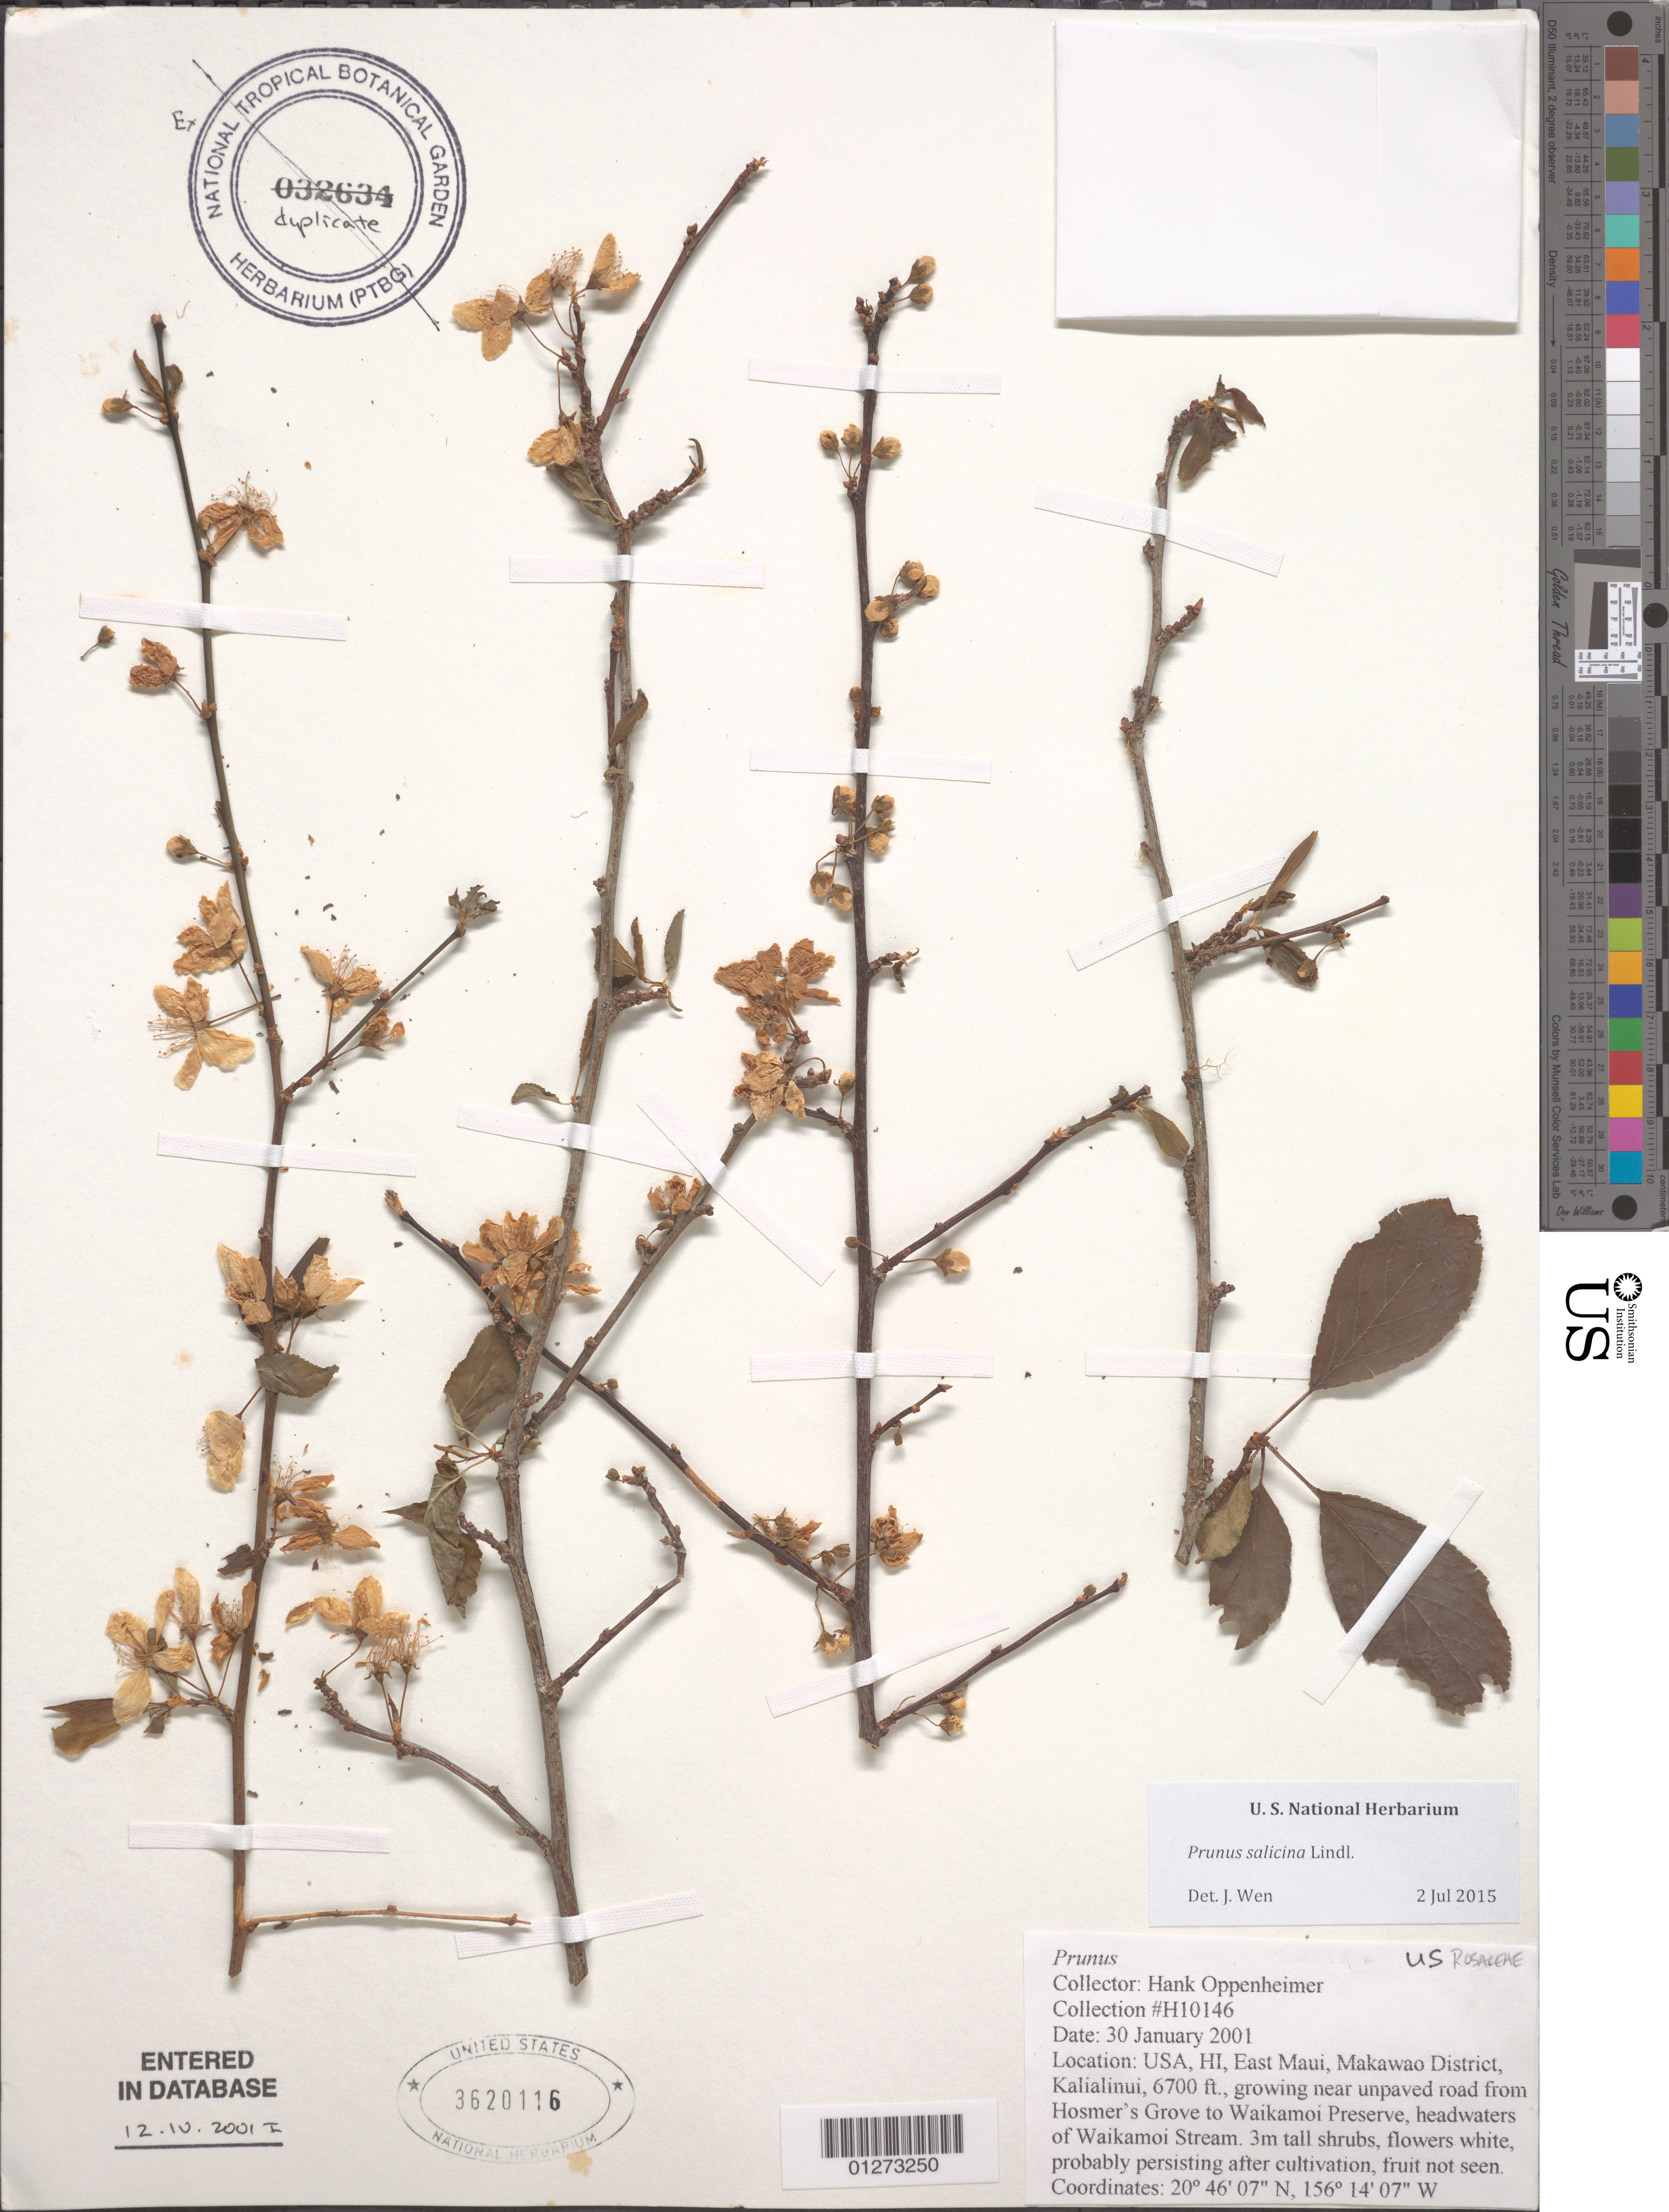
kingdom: Plantae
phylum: Tracheophyta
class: Magnoliopsida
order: Rosales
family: Rosaceae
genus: Prunus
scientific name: Prunus salicina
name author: Lindl.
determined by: Wen, Jun, (BOT), Smithsonian Institution - National Museum of Natural History (UNITED STATES)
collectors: H. L. Oppenheimer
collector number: H10146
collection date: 2001-01-30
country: United States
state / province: Hawaii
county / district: Maui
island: Maui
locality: East Maui, Makawao District, Kalialinui, growing near unpaved road from Hoster's Grove to Waikamoi Preserve, headwaters of Waikamoi Stream.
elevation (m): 2042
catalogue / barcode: US 3620116